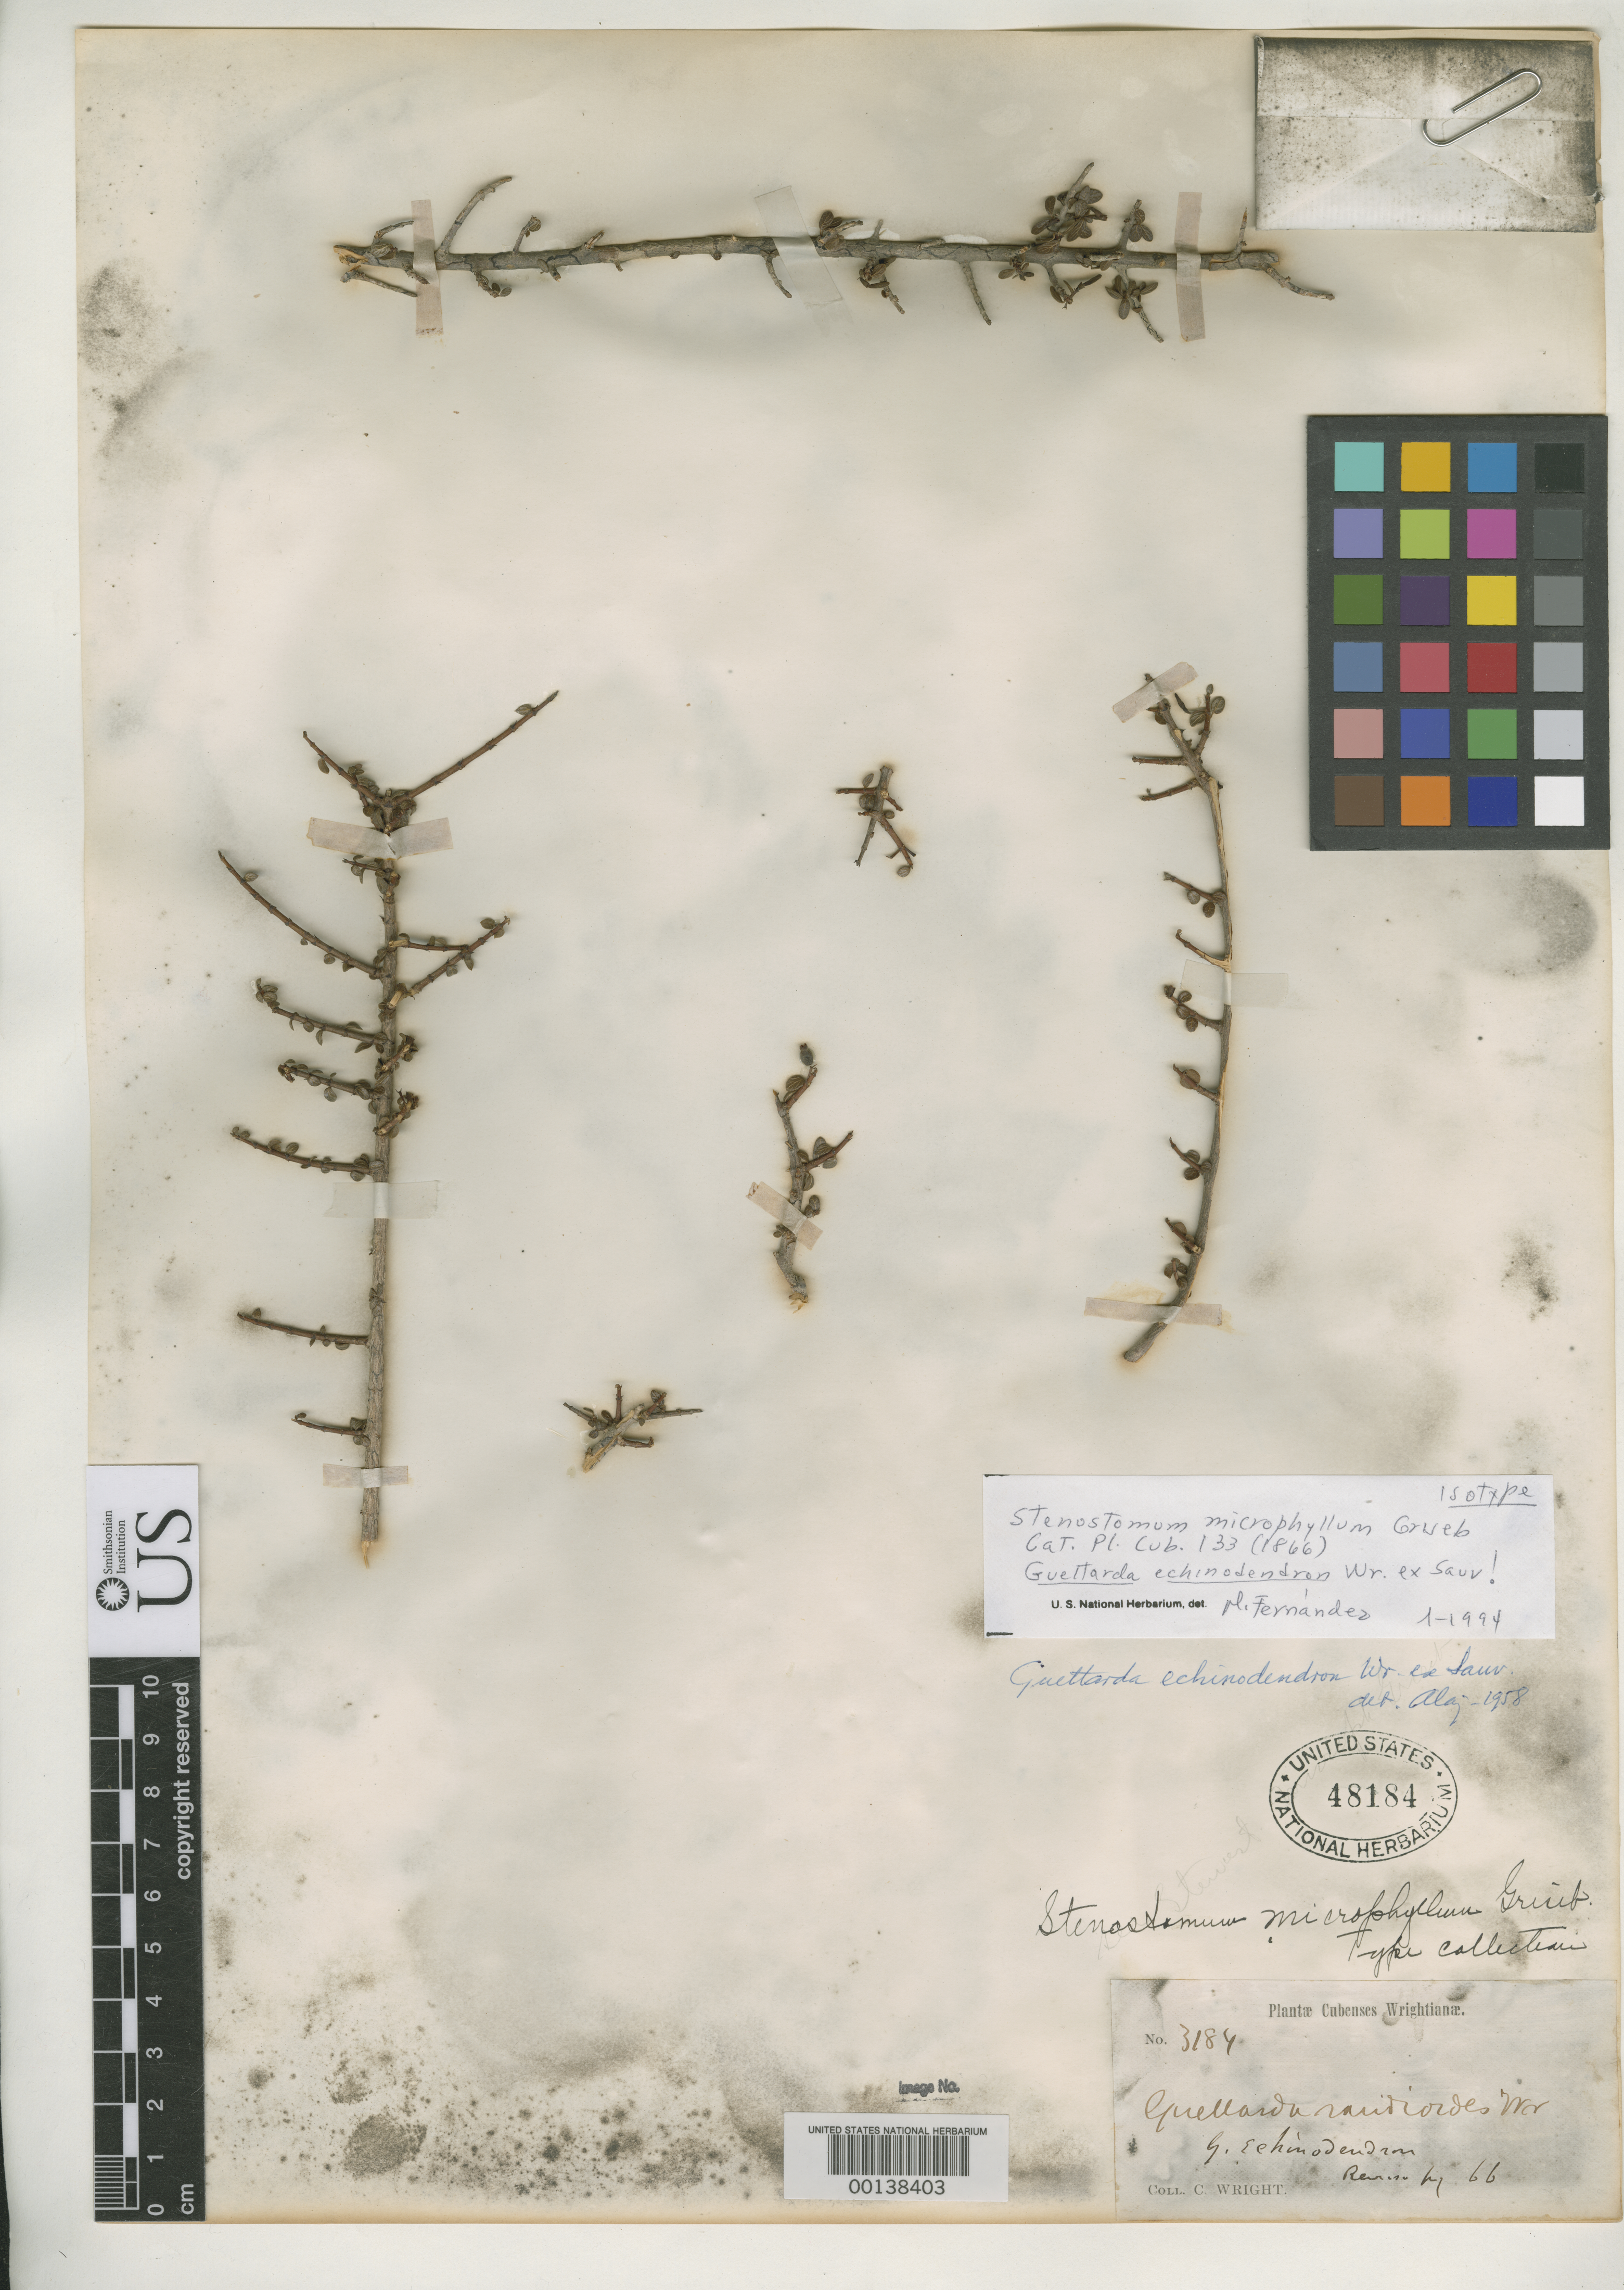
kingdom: Plantae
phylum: Tracheophyta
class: Magnoliopsida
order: Gentianales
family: Rubiaceae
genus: Stenostomum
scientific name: Stenostomum microphyllum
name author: Griseb.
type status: Isotype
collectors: C. Wright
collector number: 3184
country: Cuba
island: Greater Antilles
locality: Near San Marcos.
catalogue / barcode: US 48184